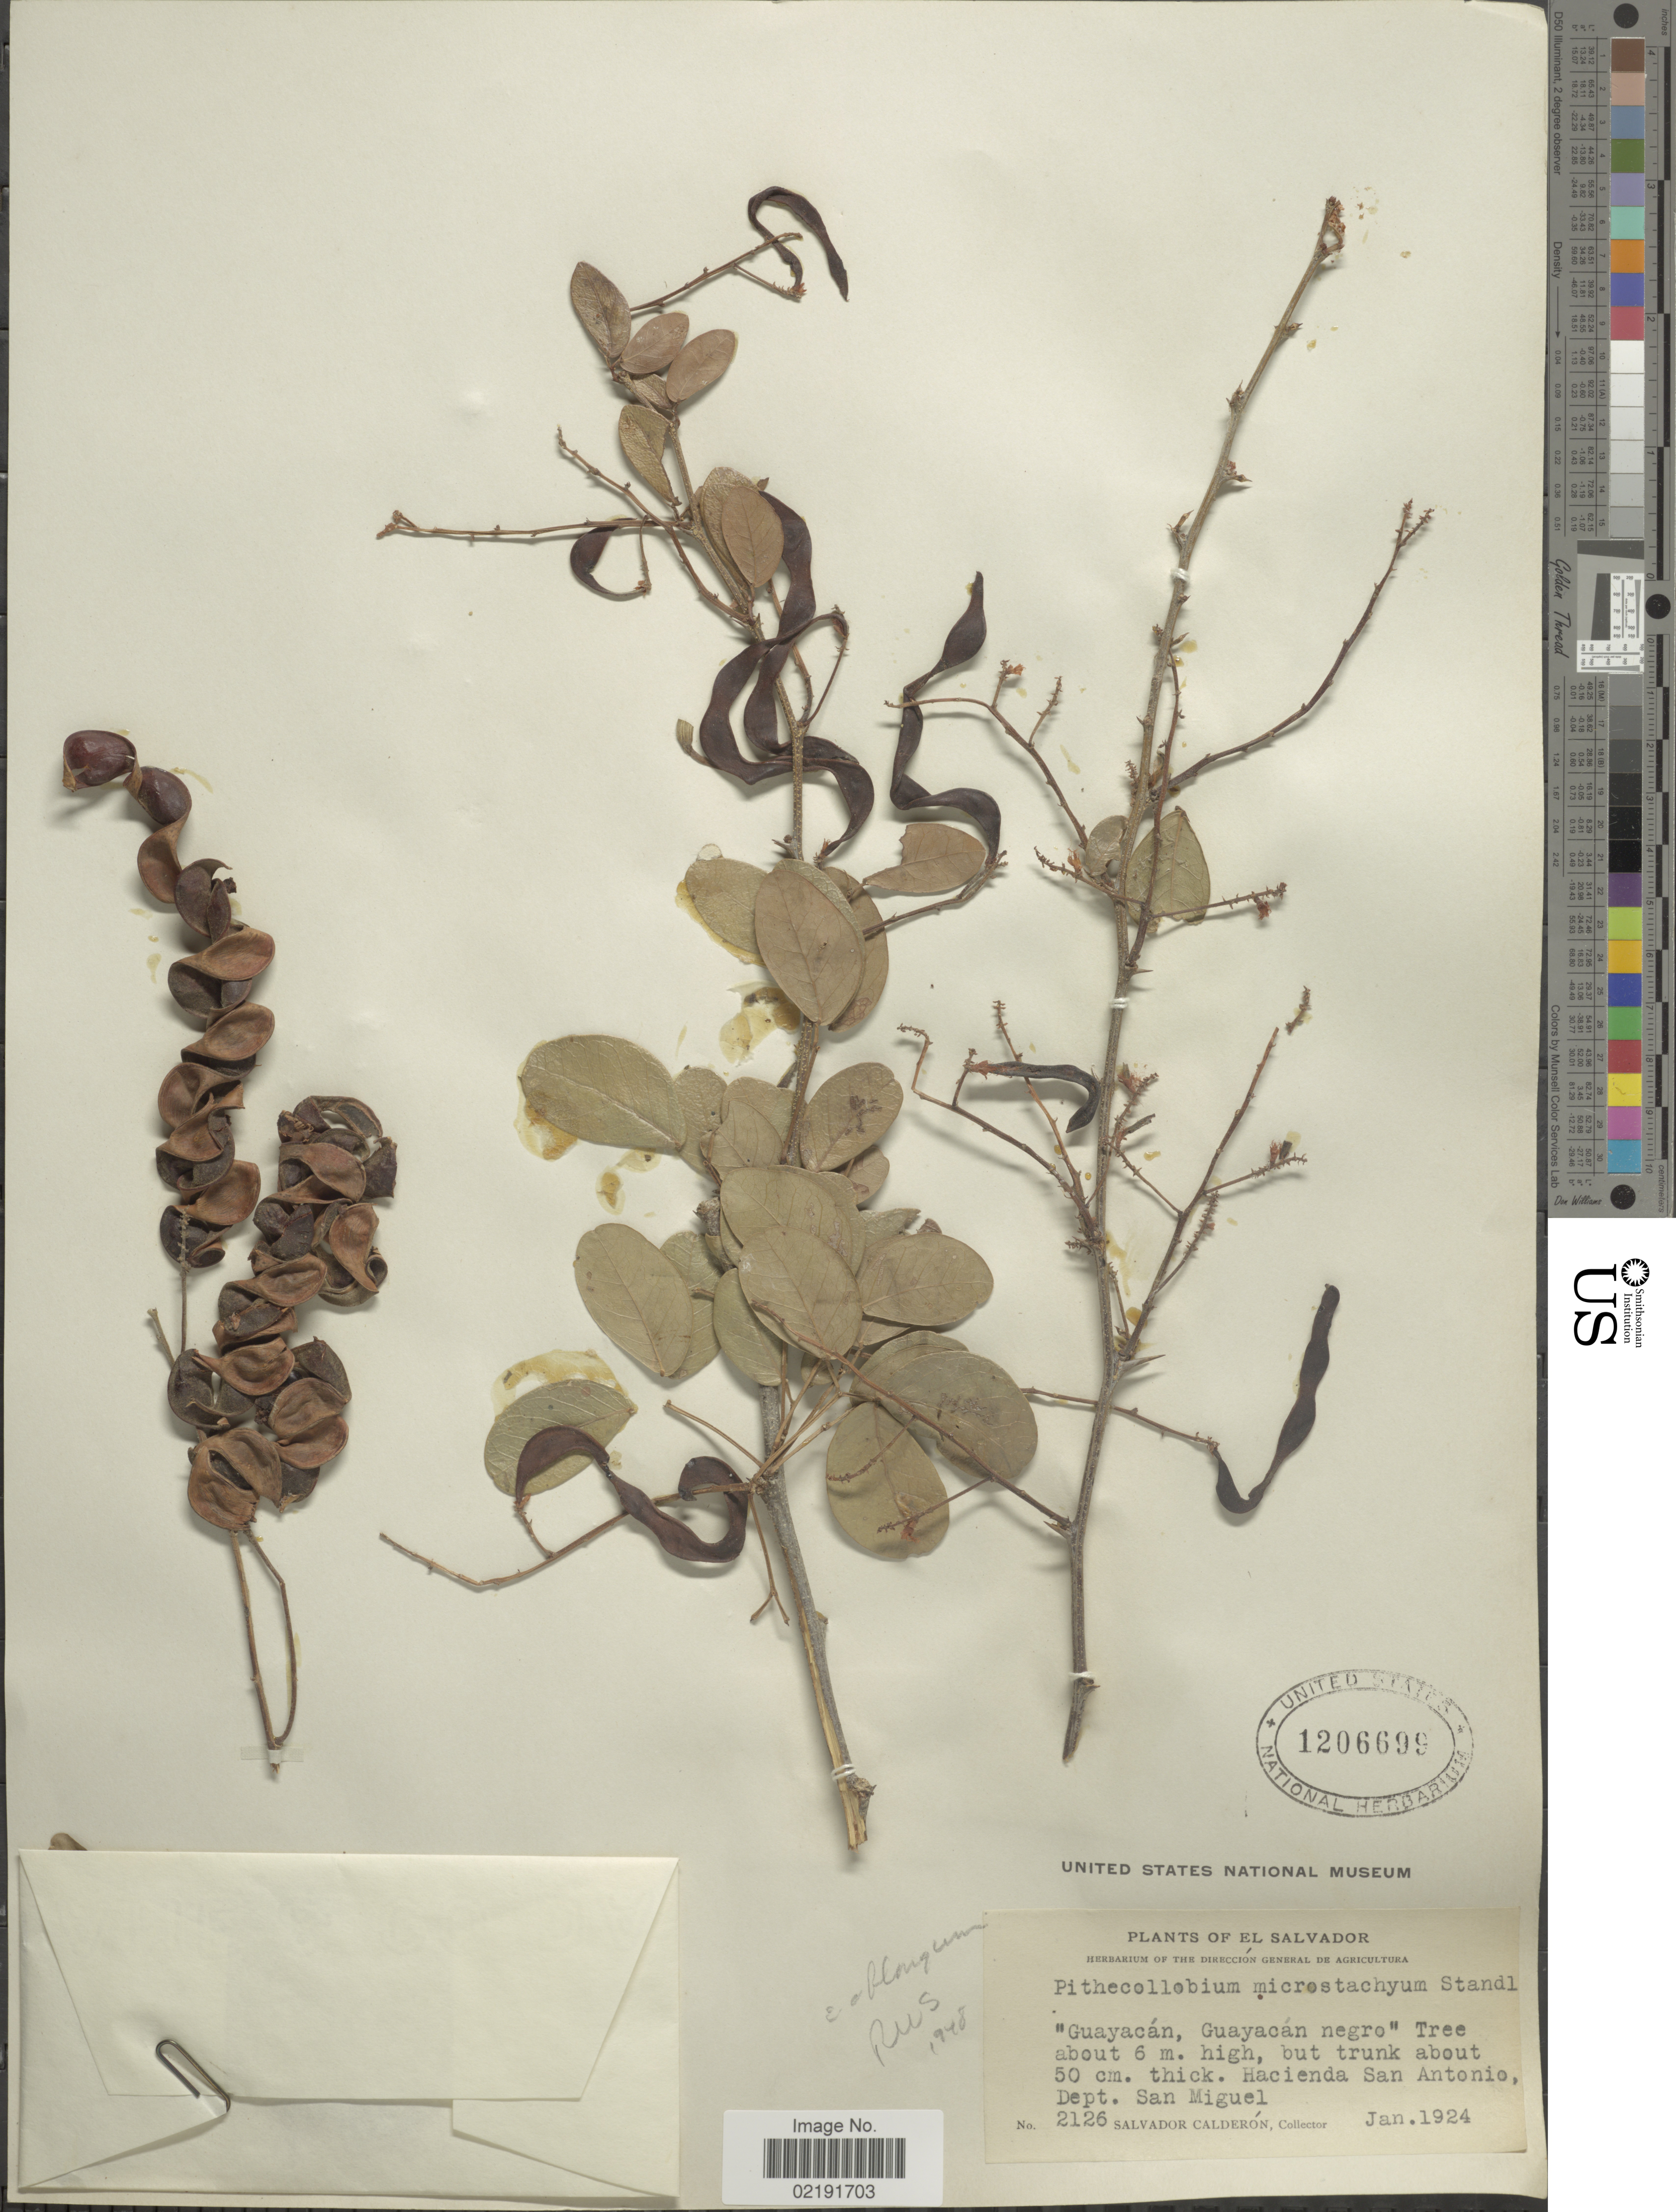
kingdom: Plantae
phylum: Tracheophyta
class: Magnoliopsida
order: Fabales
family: Fabaceae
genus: Pithecellobium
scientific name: Pithecellobium oblongum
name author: Benth.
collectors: S. Calderón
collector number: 2126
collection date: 1924-01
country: El Salvador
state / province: San Miguel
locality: Hacienda San Antonio, Dept. San Miguel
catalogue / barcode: US 1206699